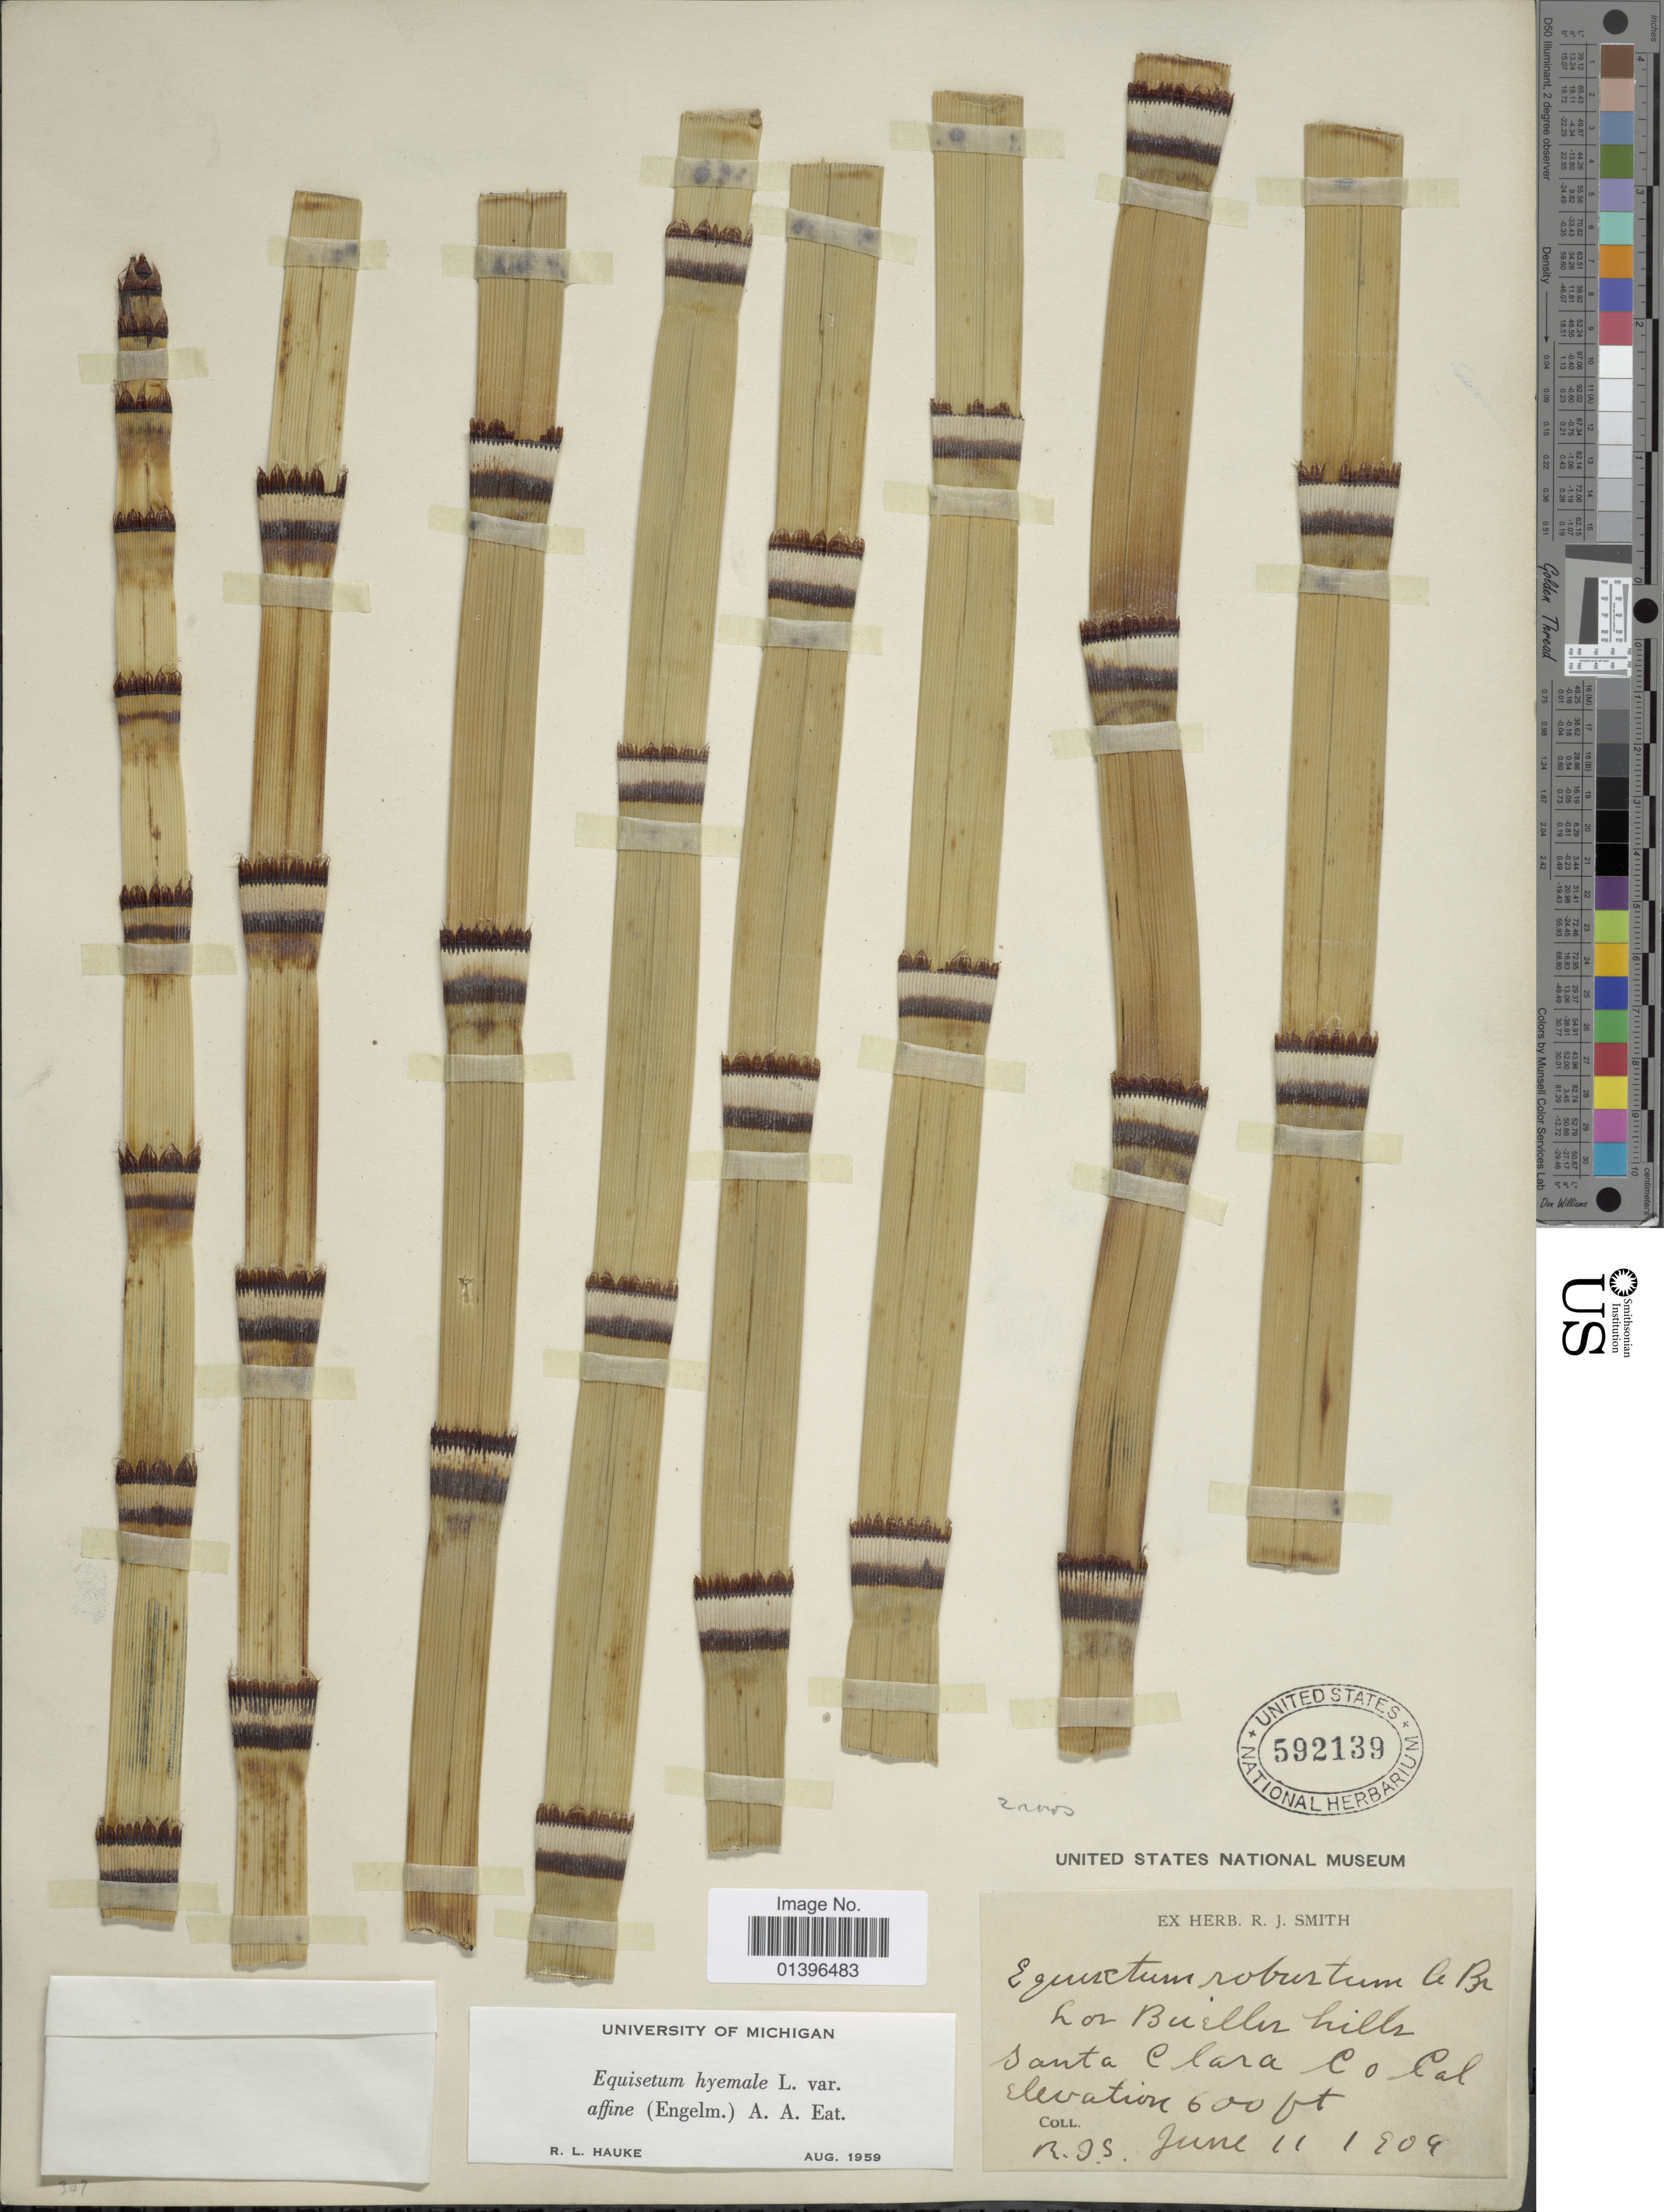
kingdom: Plantae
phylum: Tracheophyta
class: Polypodiopsida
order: Equisetales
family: Equisetaceae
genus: Equisetum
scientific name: Equisetum hyemale var. affine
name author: (Engelm.) A.A. Eaton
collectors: R. J. Smith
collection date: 1909-06-11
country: United States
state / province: California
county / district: Santa Clara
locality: Los Bueller hills, Santa Clara Co.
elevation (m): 183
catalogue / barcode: US 592139